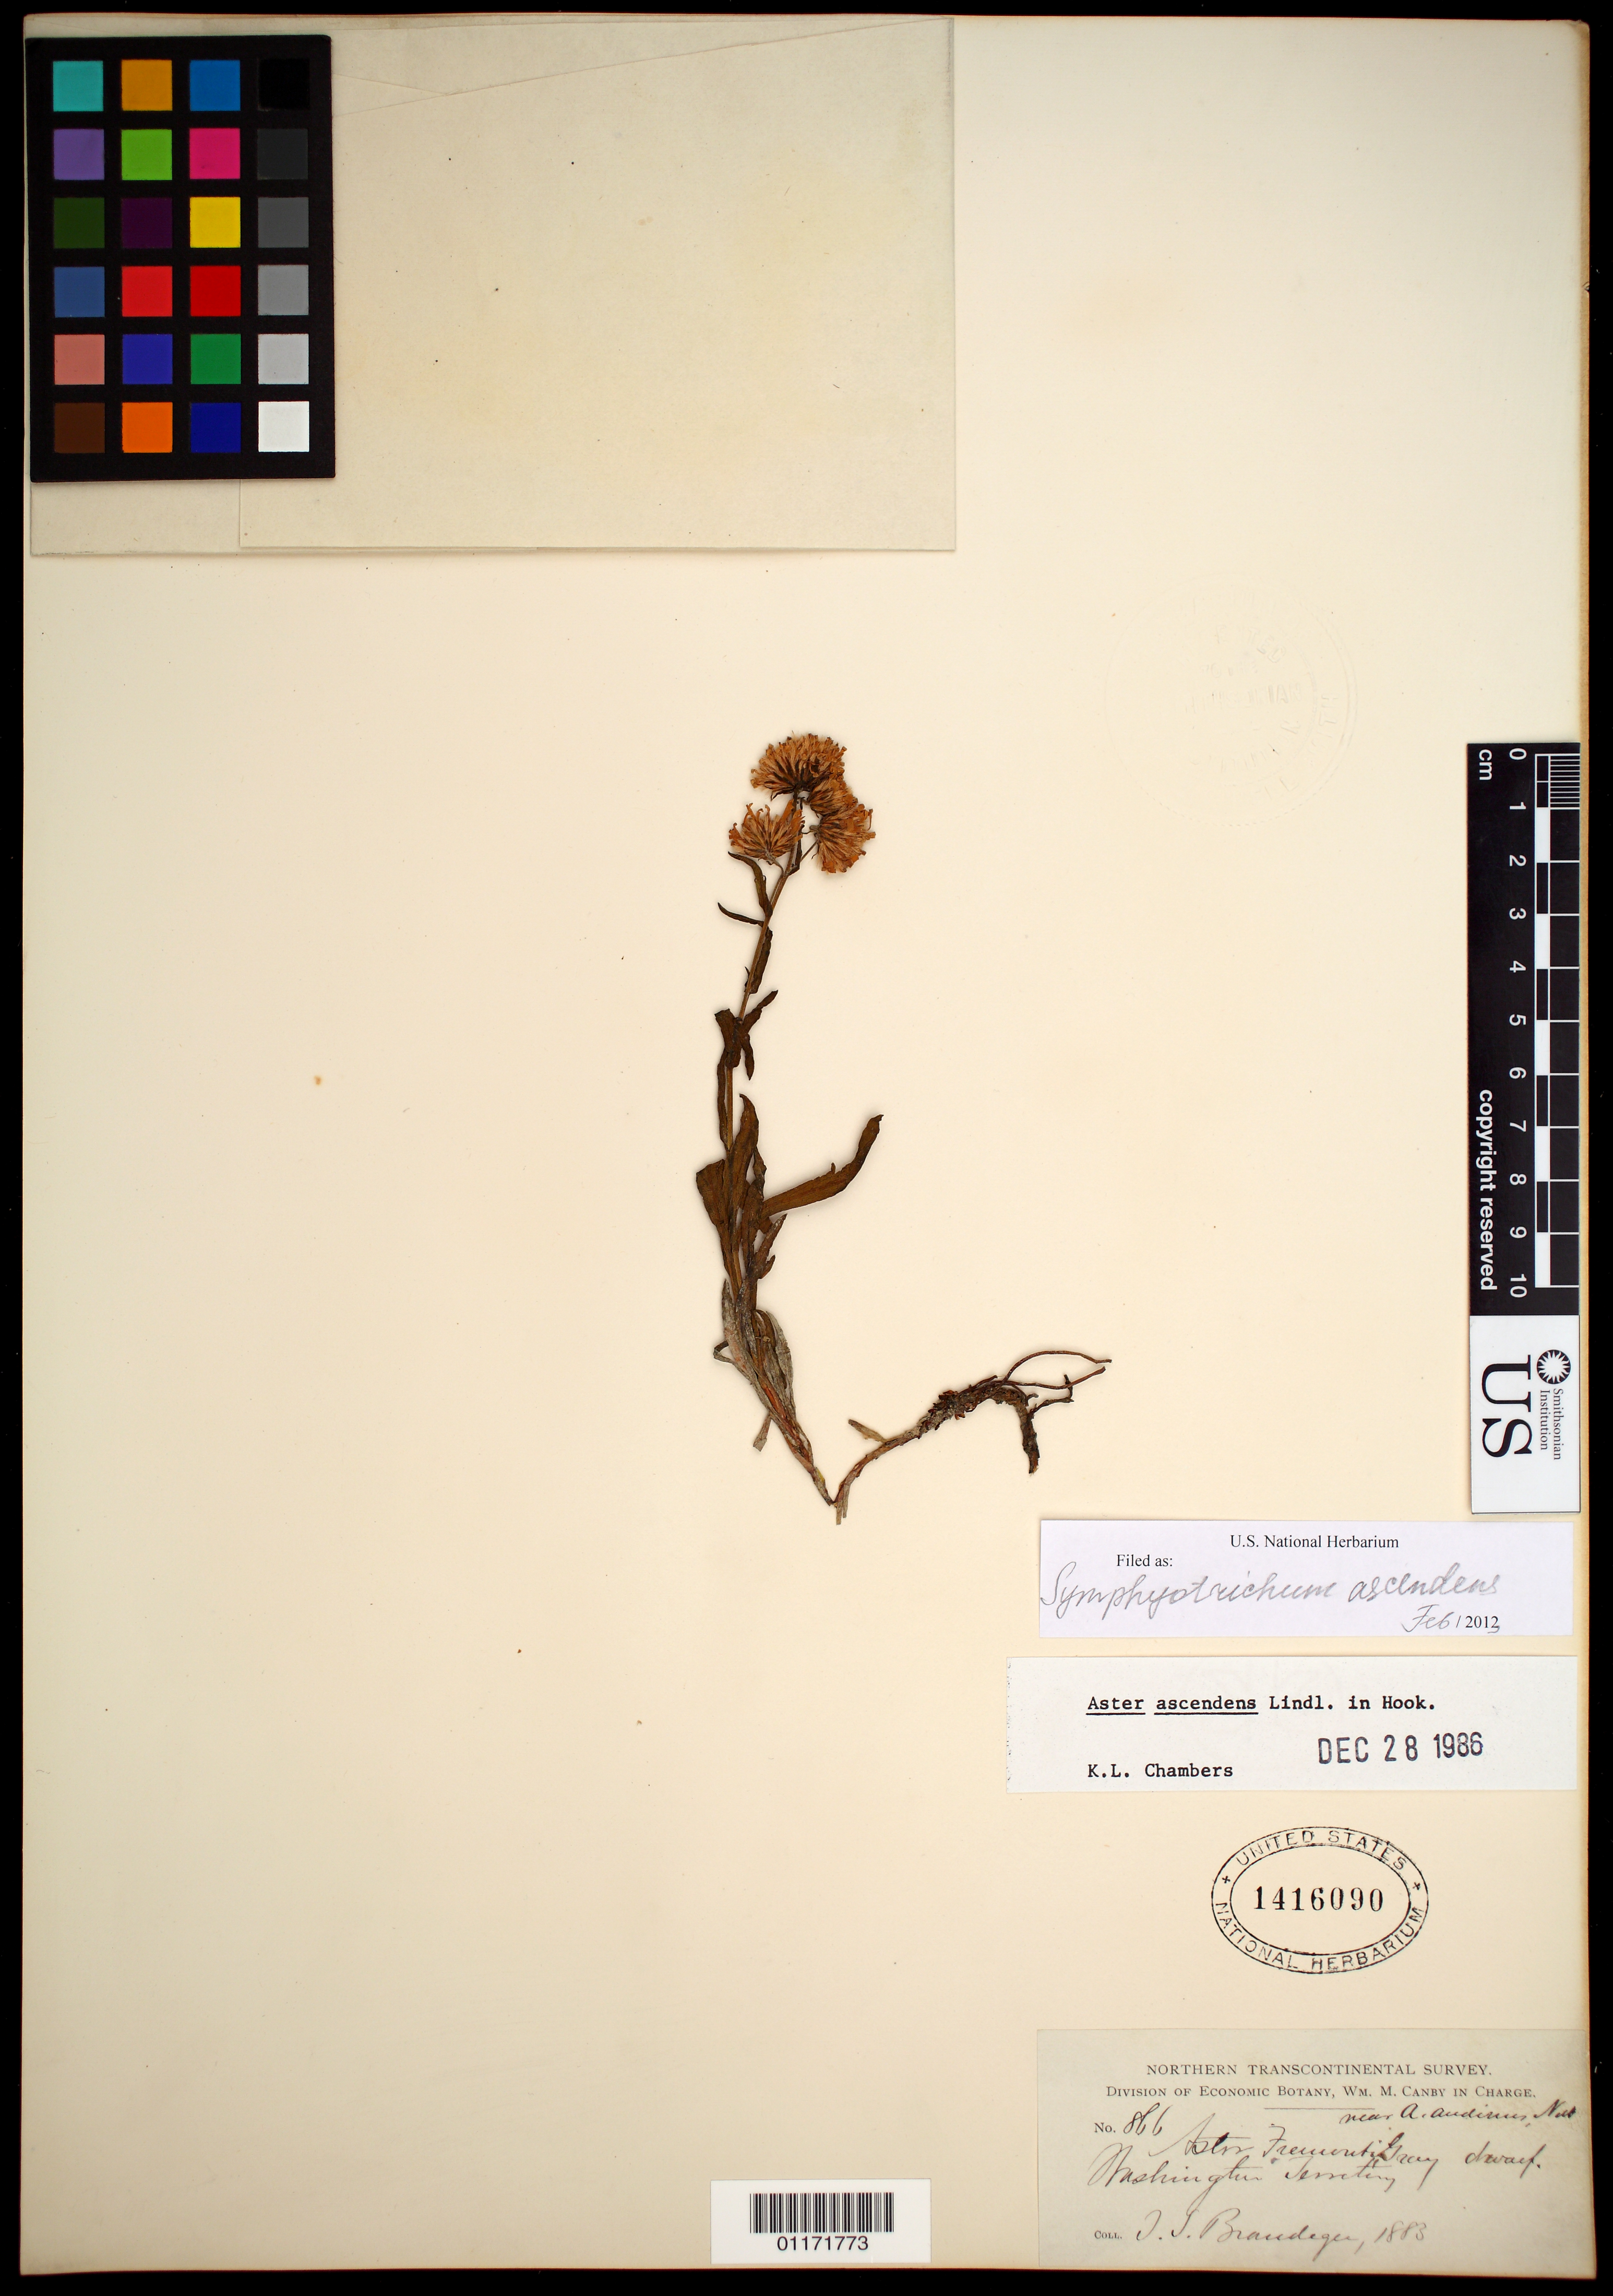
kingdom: Plantae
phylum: Tracheophyta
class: Magnoliopsida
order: Asterales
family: Asteraceae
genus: Symphyotrichum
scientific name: Symphyotrichum ascendens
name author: (Lindl.) G.L. Nesom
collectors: T. S. Brandegee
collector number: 866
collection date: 1883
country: United States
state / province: Washington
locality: Wshington Territory.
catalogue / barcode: US 1416090